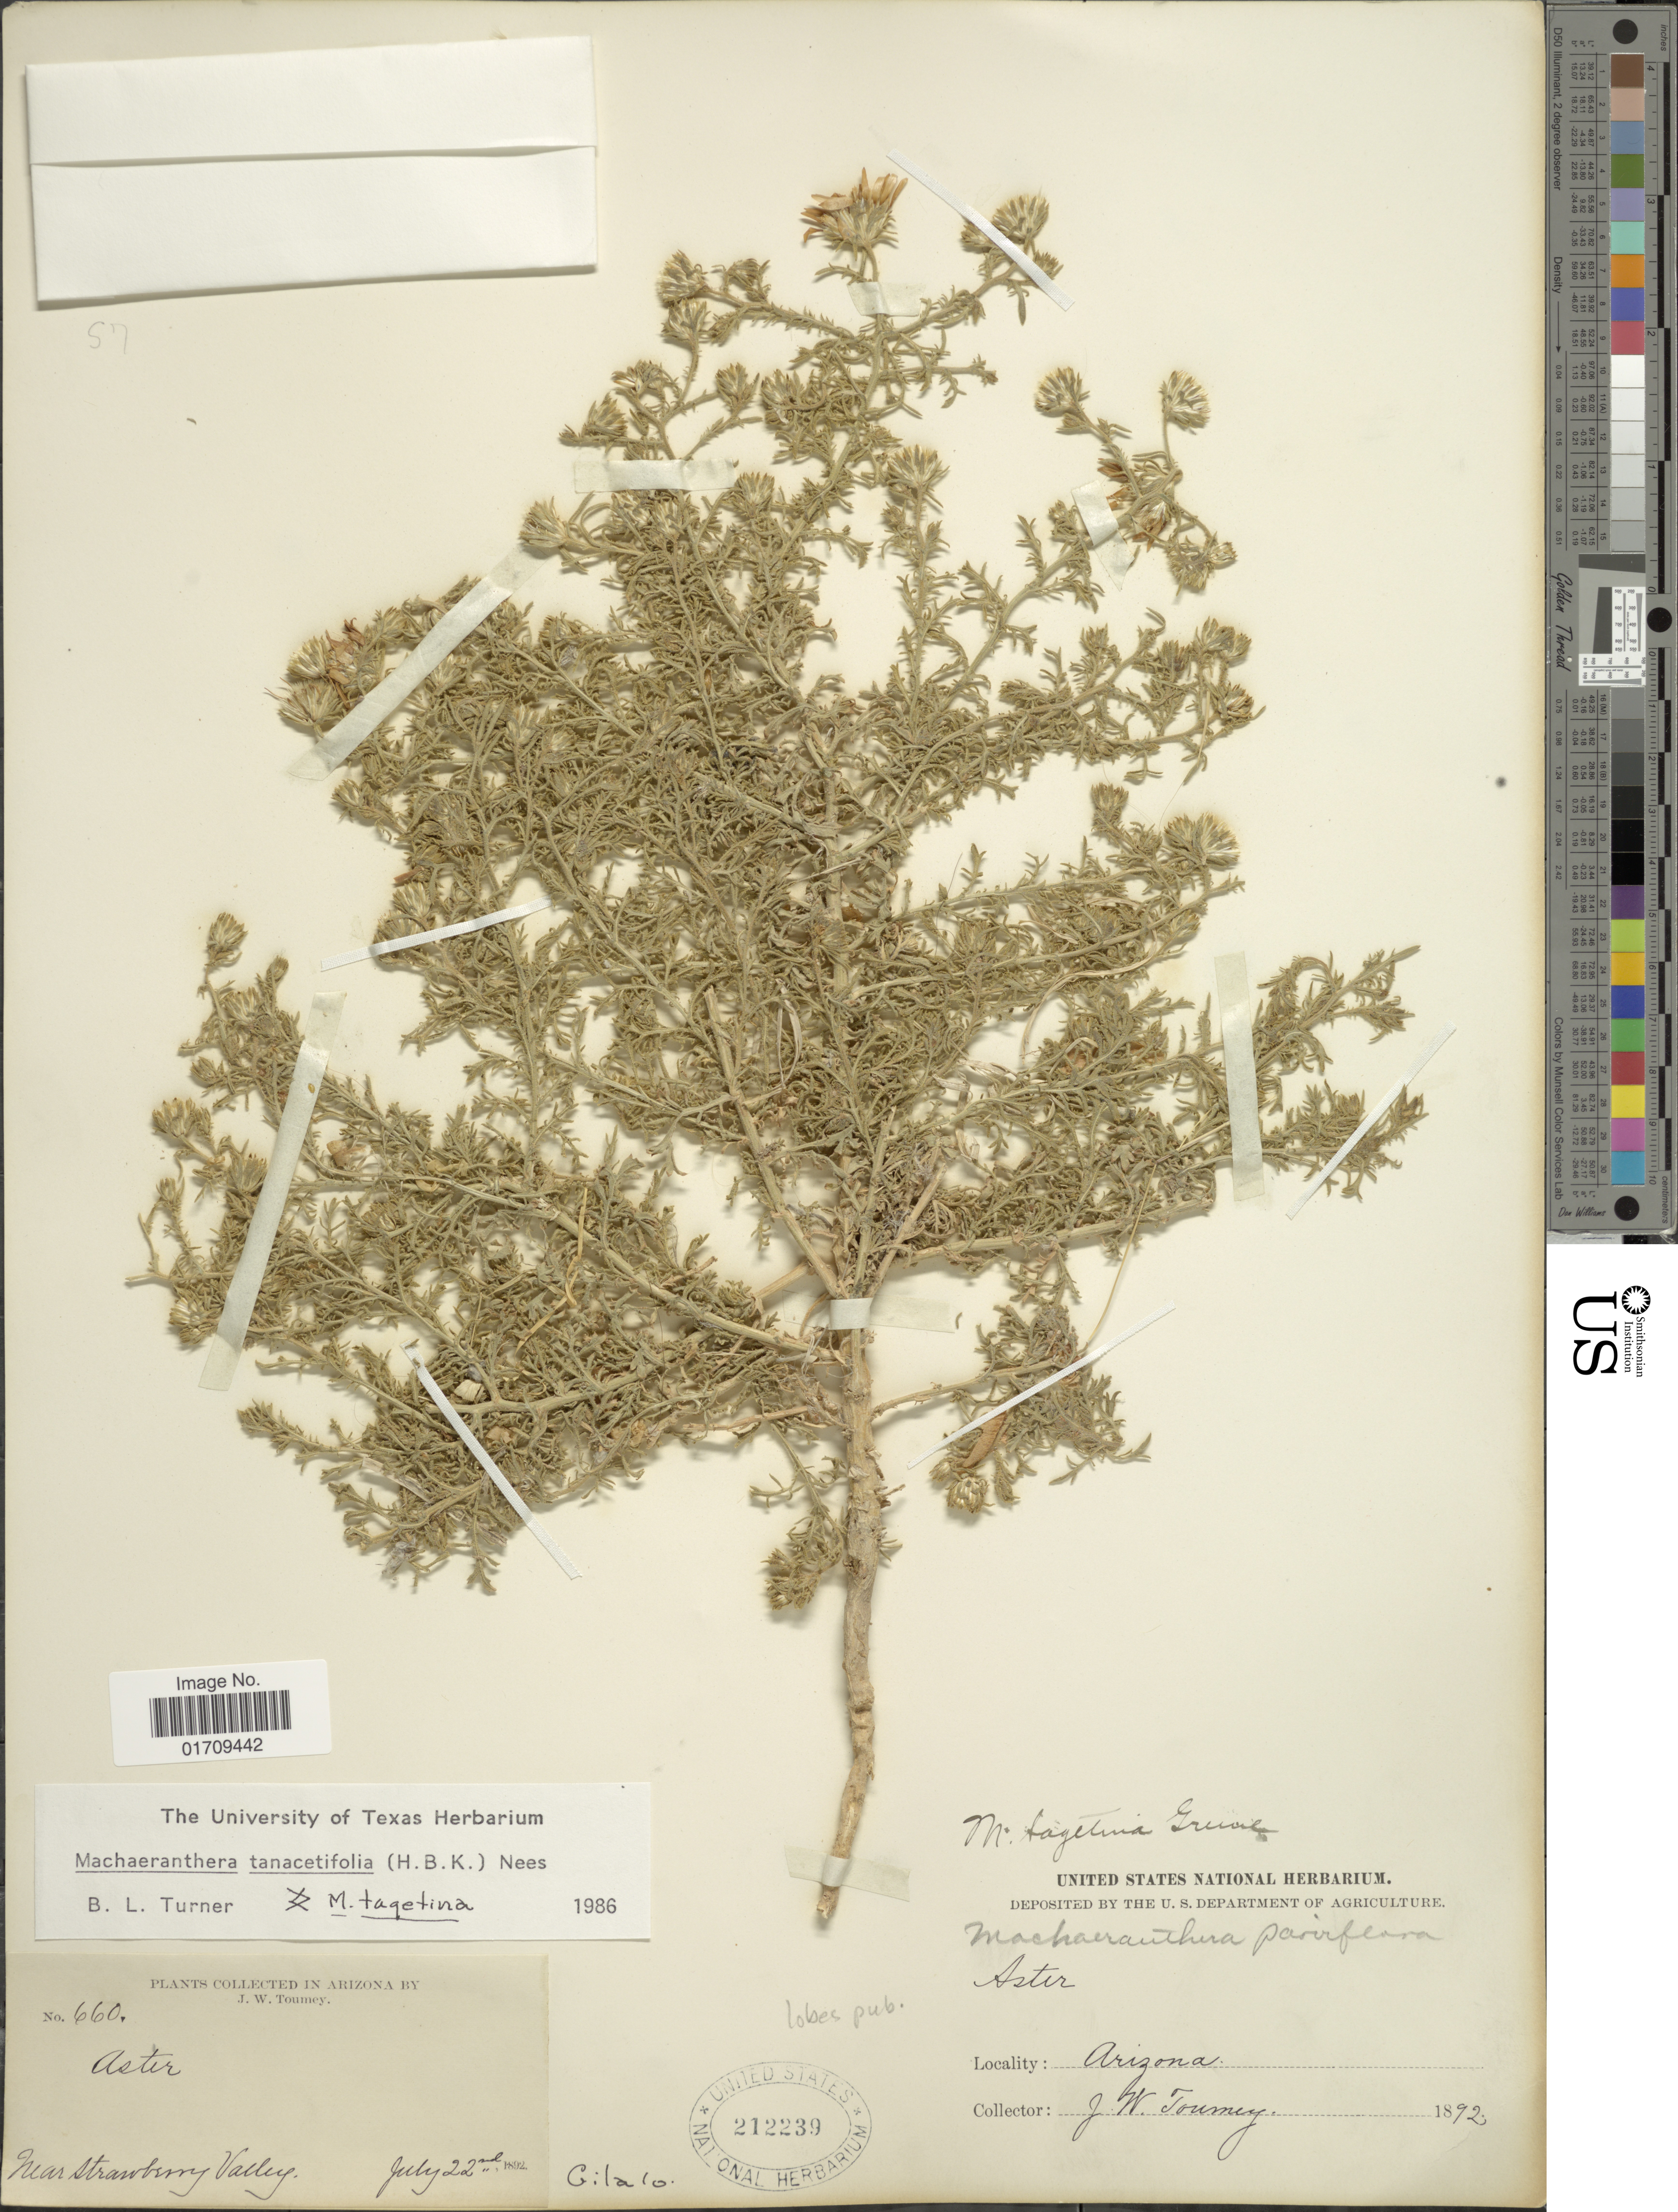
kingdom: Plantae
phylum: Tracheophyta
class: Magnoliopsida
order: Asterales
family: Asteraceae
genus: Machaeranthera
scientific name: Machaeranthera tanacetifolia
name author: (Kunth) Nees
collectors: J. W. Toumey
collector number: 660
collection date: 1892-07-22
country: United States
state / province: Arizona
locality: Near Strawberry Valley, Gila Co.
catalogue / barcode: US 212239